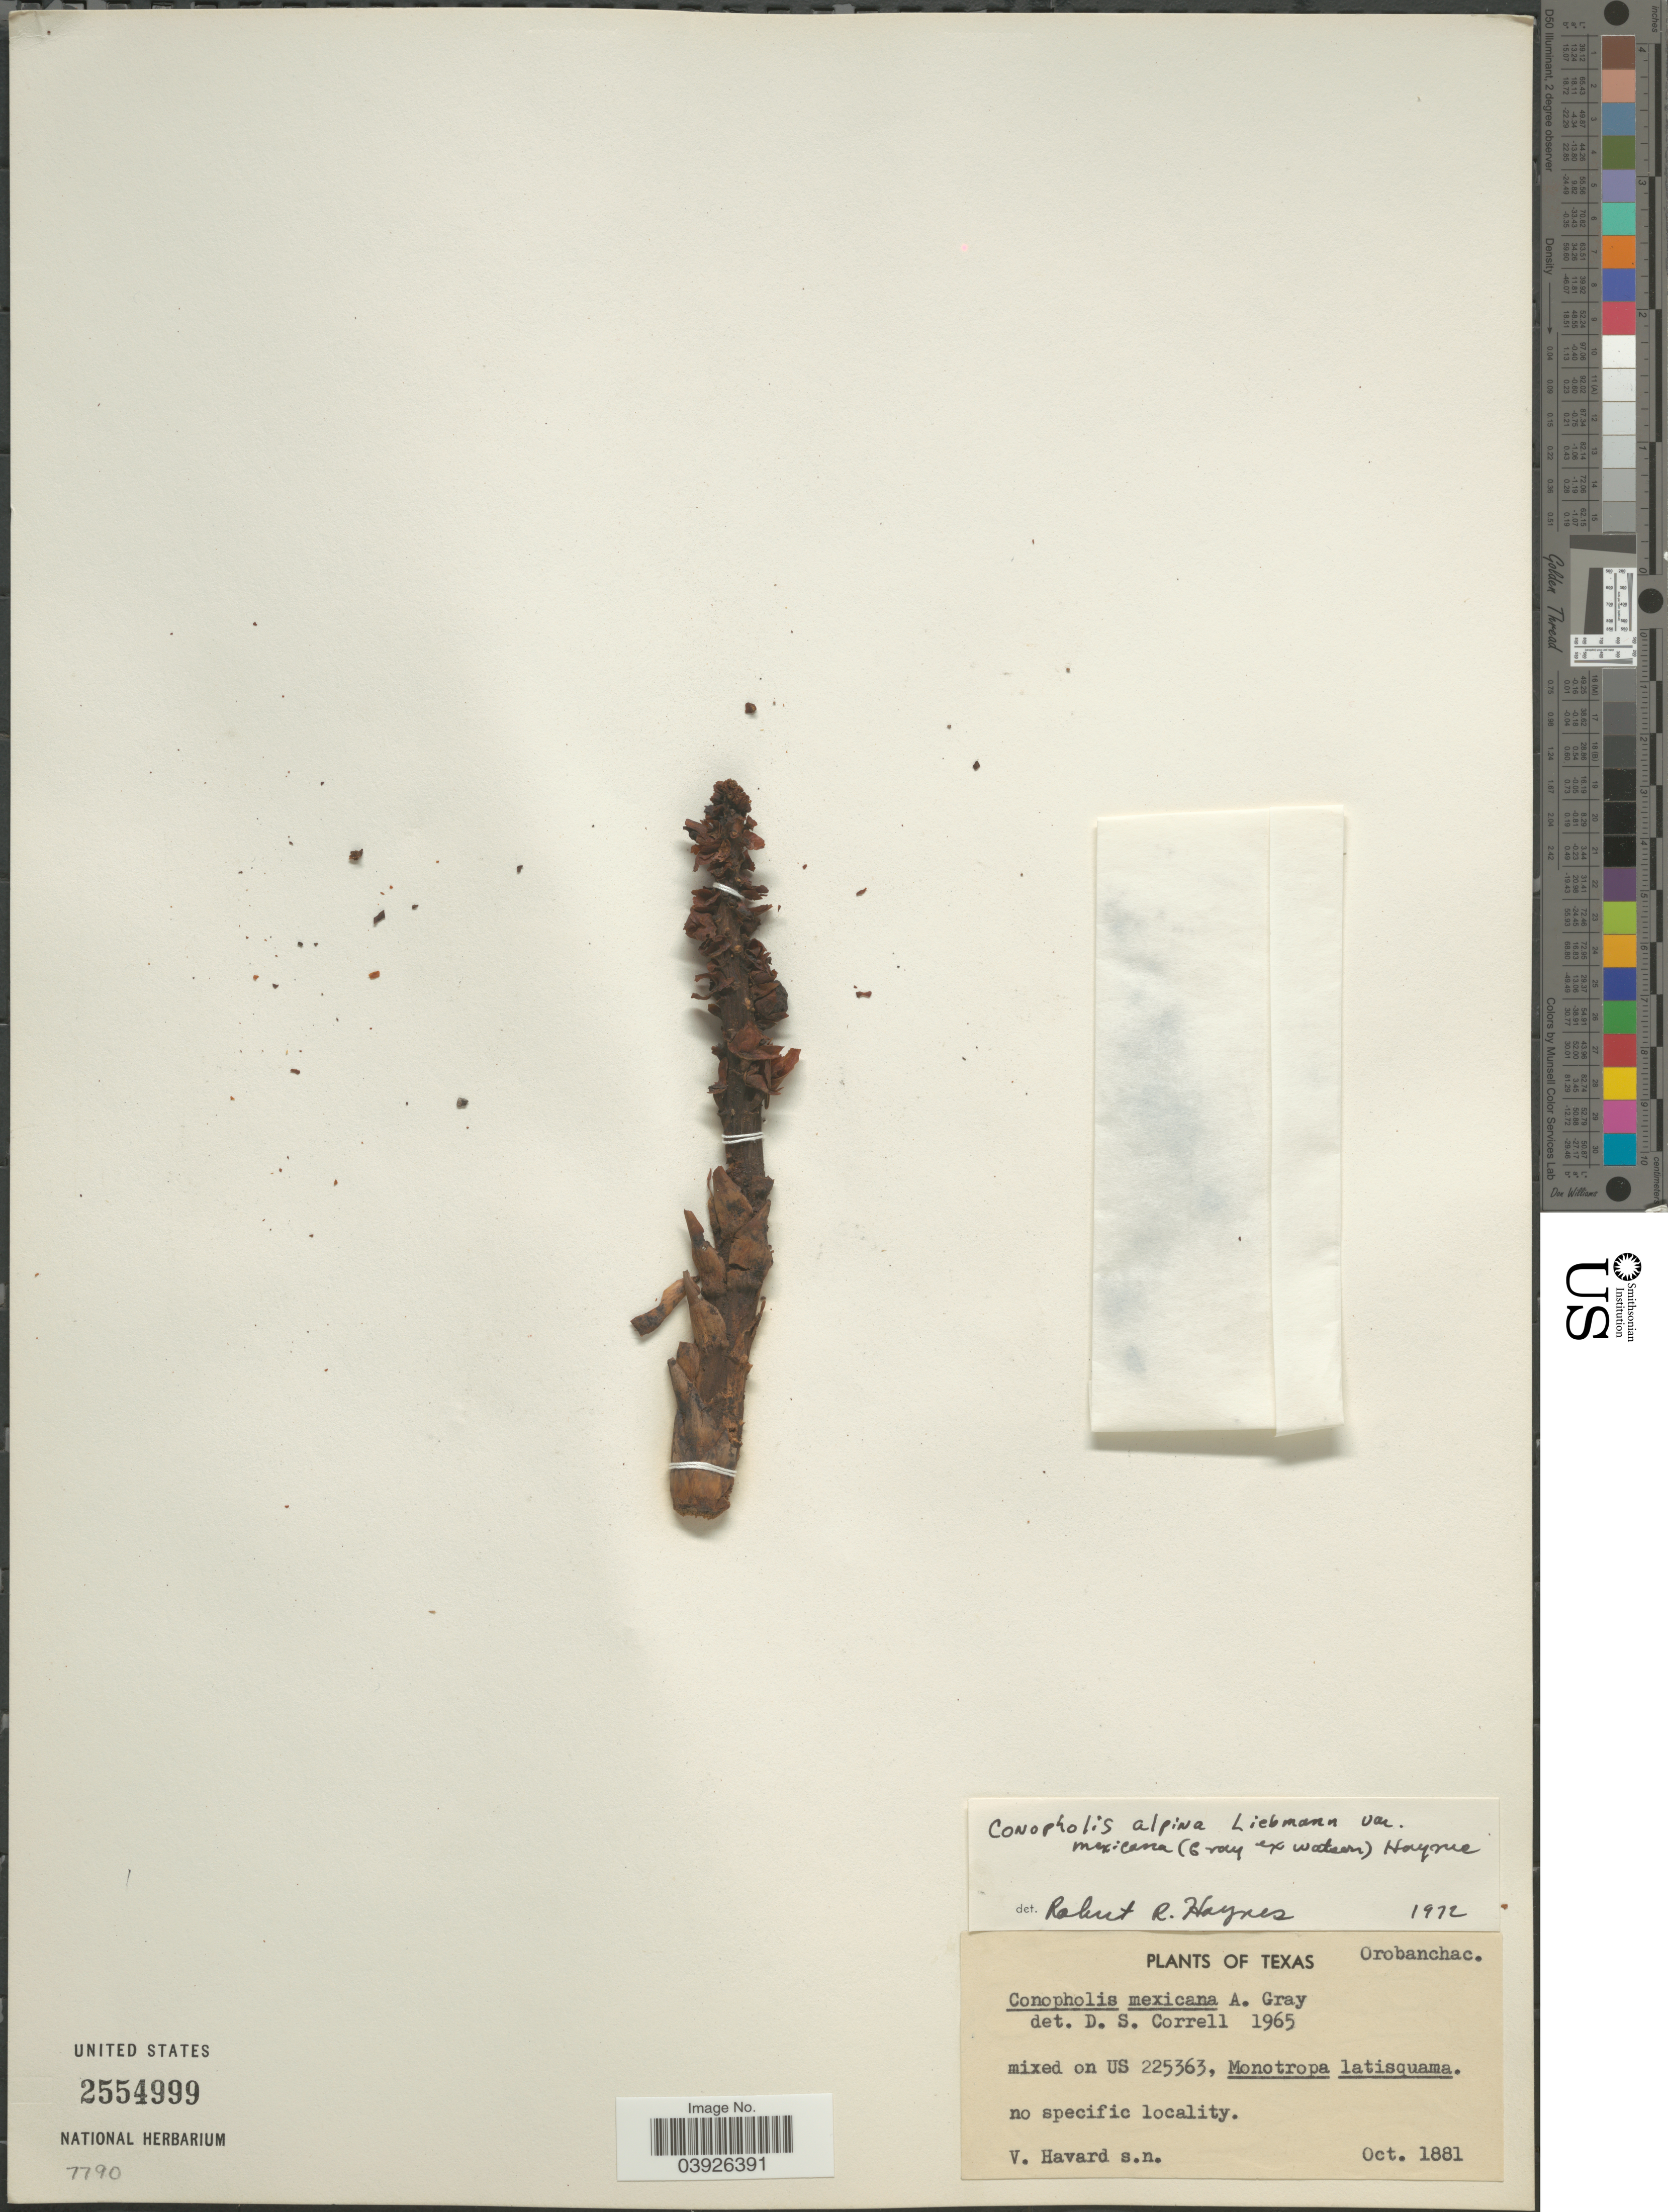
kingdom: Plantae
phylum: Tracheophyta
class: Magnoliopsida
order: Lamiales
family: Orobanchaceae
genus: Conopholis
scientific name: Conopholis alpina var. mexicana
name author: (A. Gray ex S. Watson) R.R. Haynes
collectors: V. Havard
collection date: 1881-10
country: United States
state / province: Texas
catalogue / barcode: US 2554999